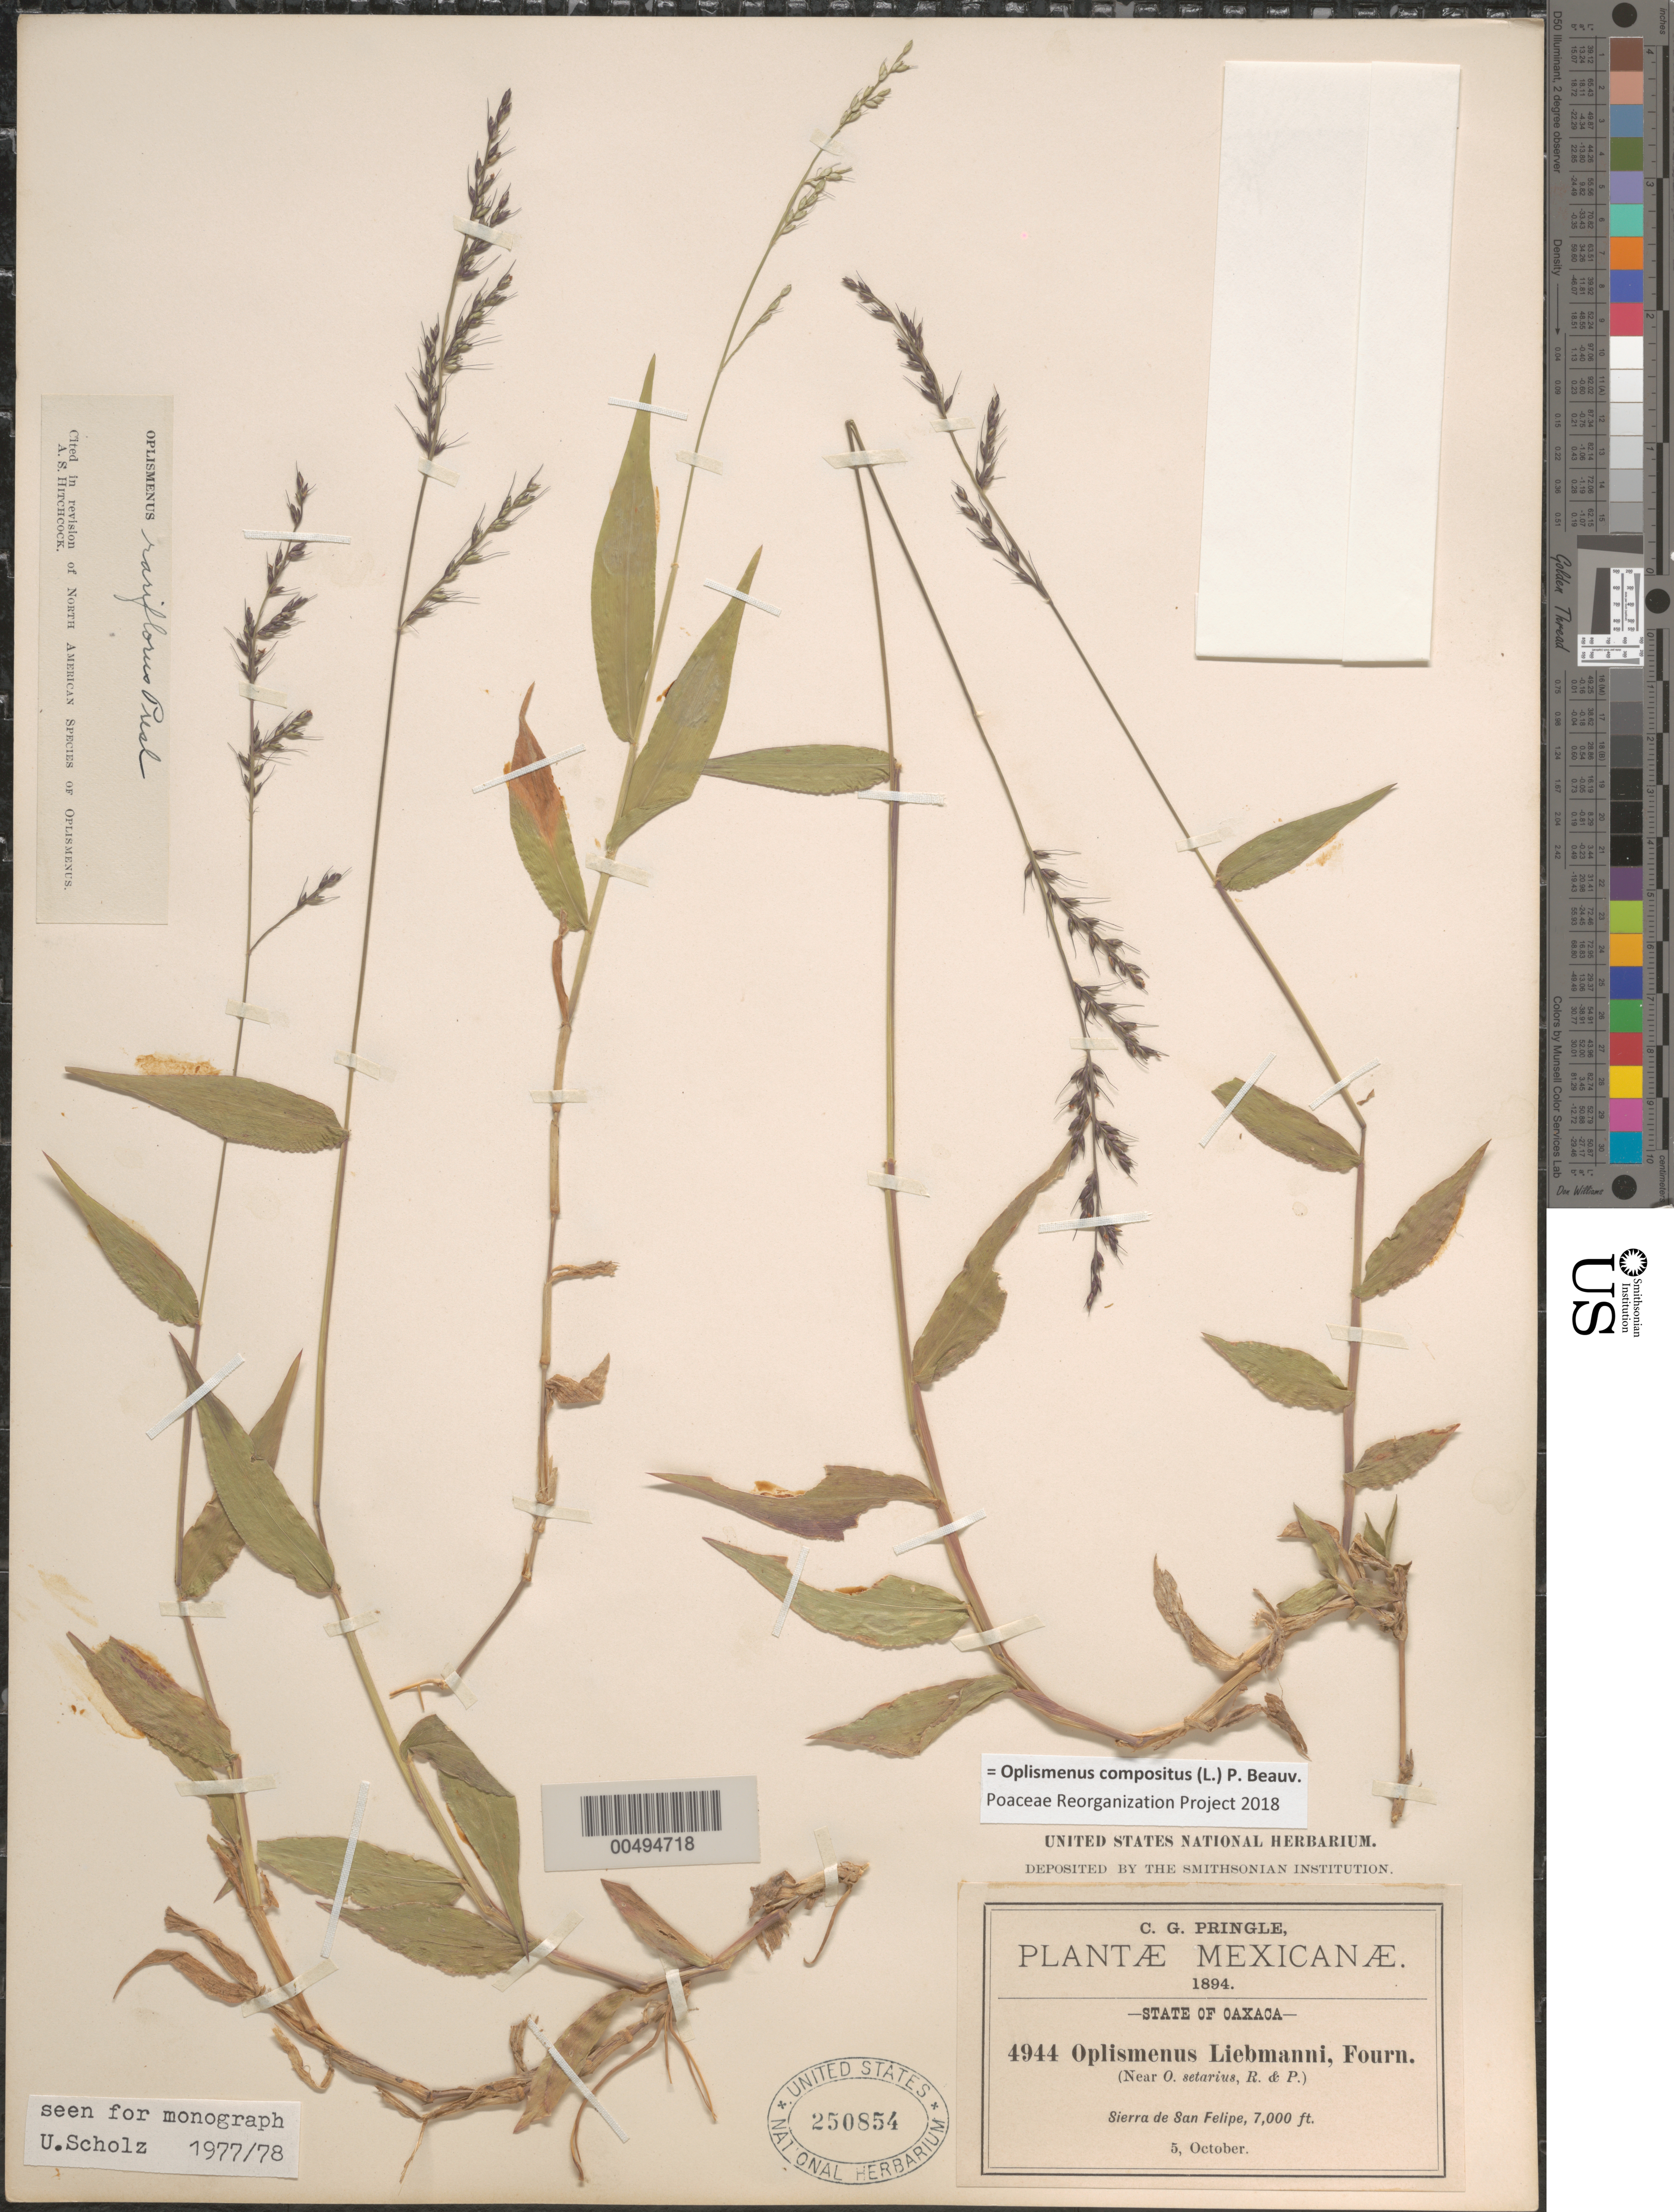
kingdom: Plantae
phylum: Tracheophyta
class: Liliopsida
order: Poales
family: Poaceae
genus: Oplismenus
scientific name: Oplismenus compositus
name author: (L.) P. Beauv.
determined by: Poaceae Reorganization Project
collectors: C. G. Pringle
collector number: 4944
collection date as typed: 5 Oct 1894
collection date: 1894-10-05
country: Mexico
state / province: Oaxaca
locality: Sierra de San Felipe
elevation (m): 2134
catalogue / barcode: US 250854